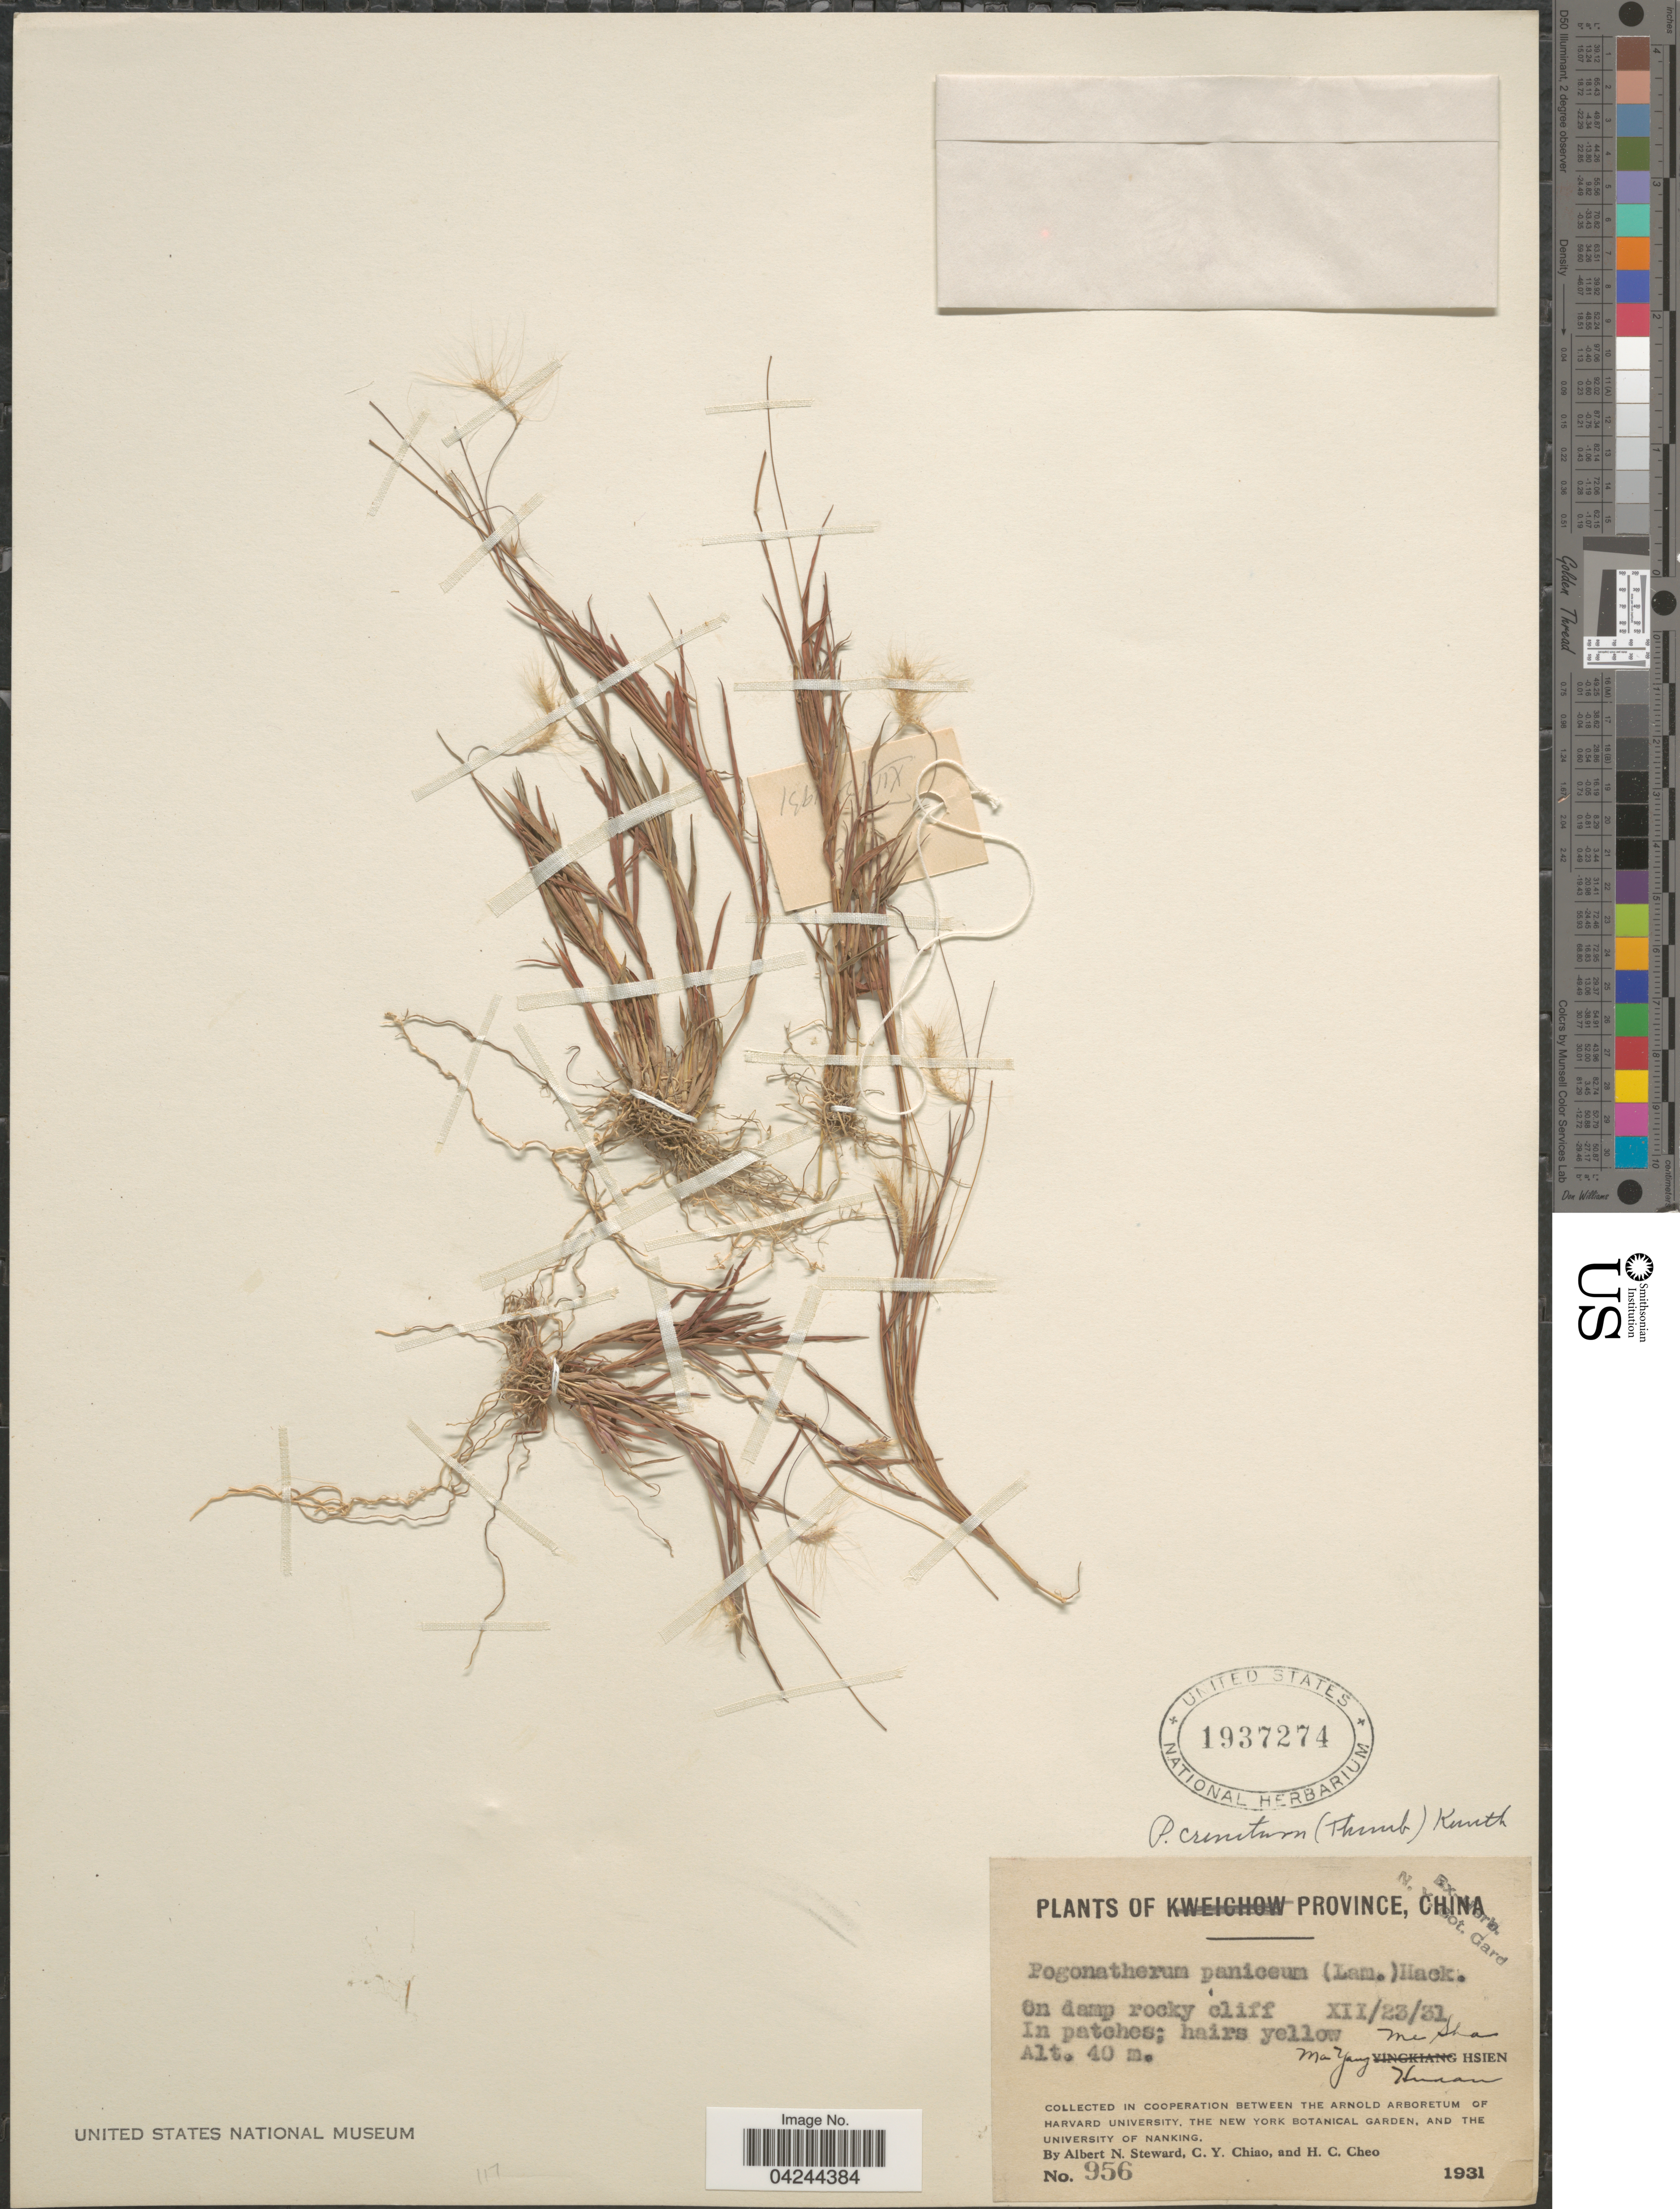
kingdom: Plantae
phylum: Tracheophyta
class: Liliopsida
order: Poales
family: Poaceae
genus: Pogonatherum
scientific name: Pogonatherum crinitum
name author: (Thunb.) Kunth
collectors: A. N. Steward, C. Y. Chiao & H. Cheo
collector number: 956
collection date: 1931-12-23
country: China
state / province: Hunan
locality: Ma Yang Me Shan Hsien.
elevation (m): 40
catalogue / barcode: US 1937274